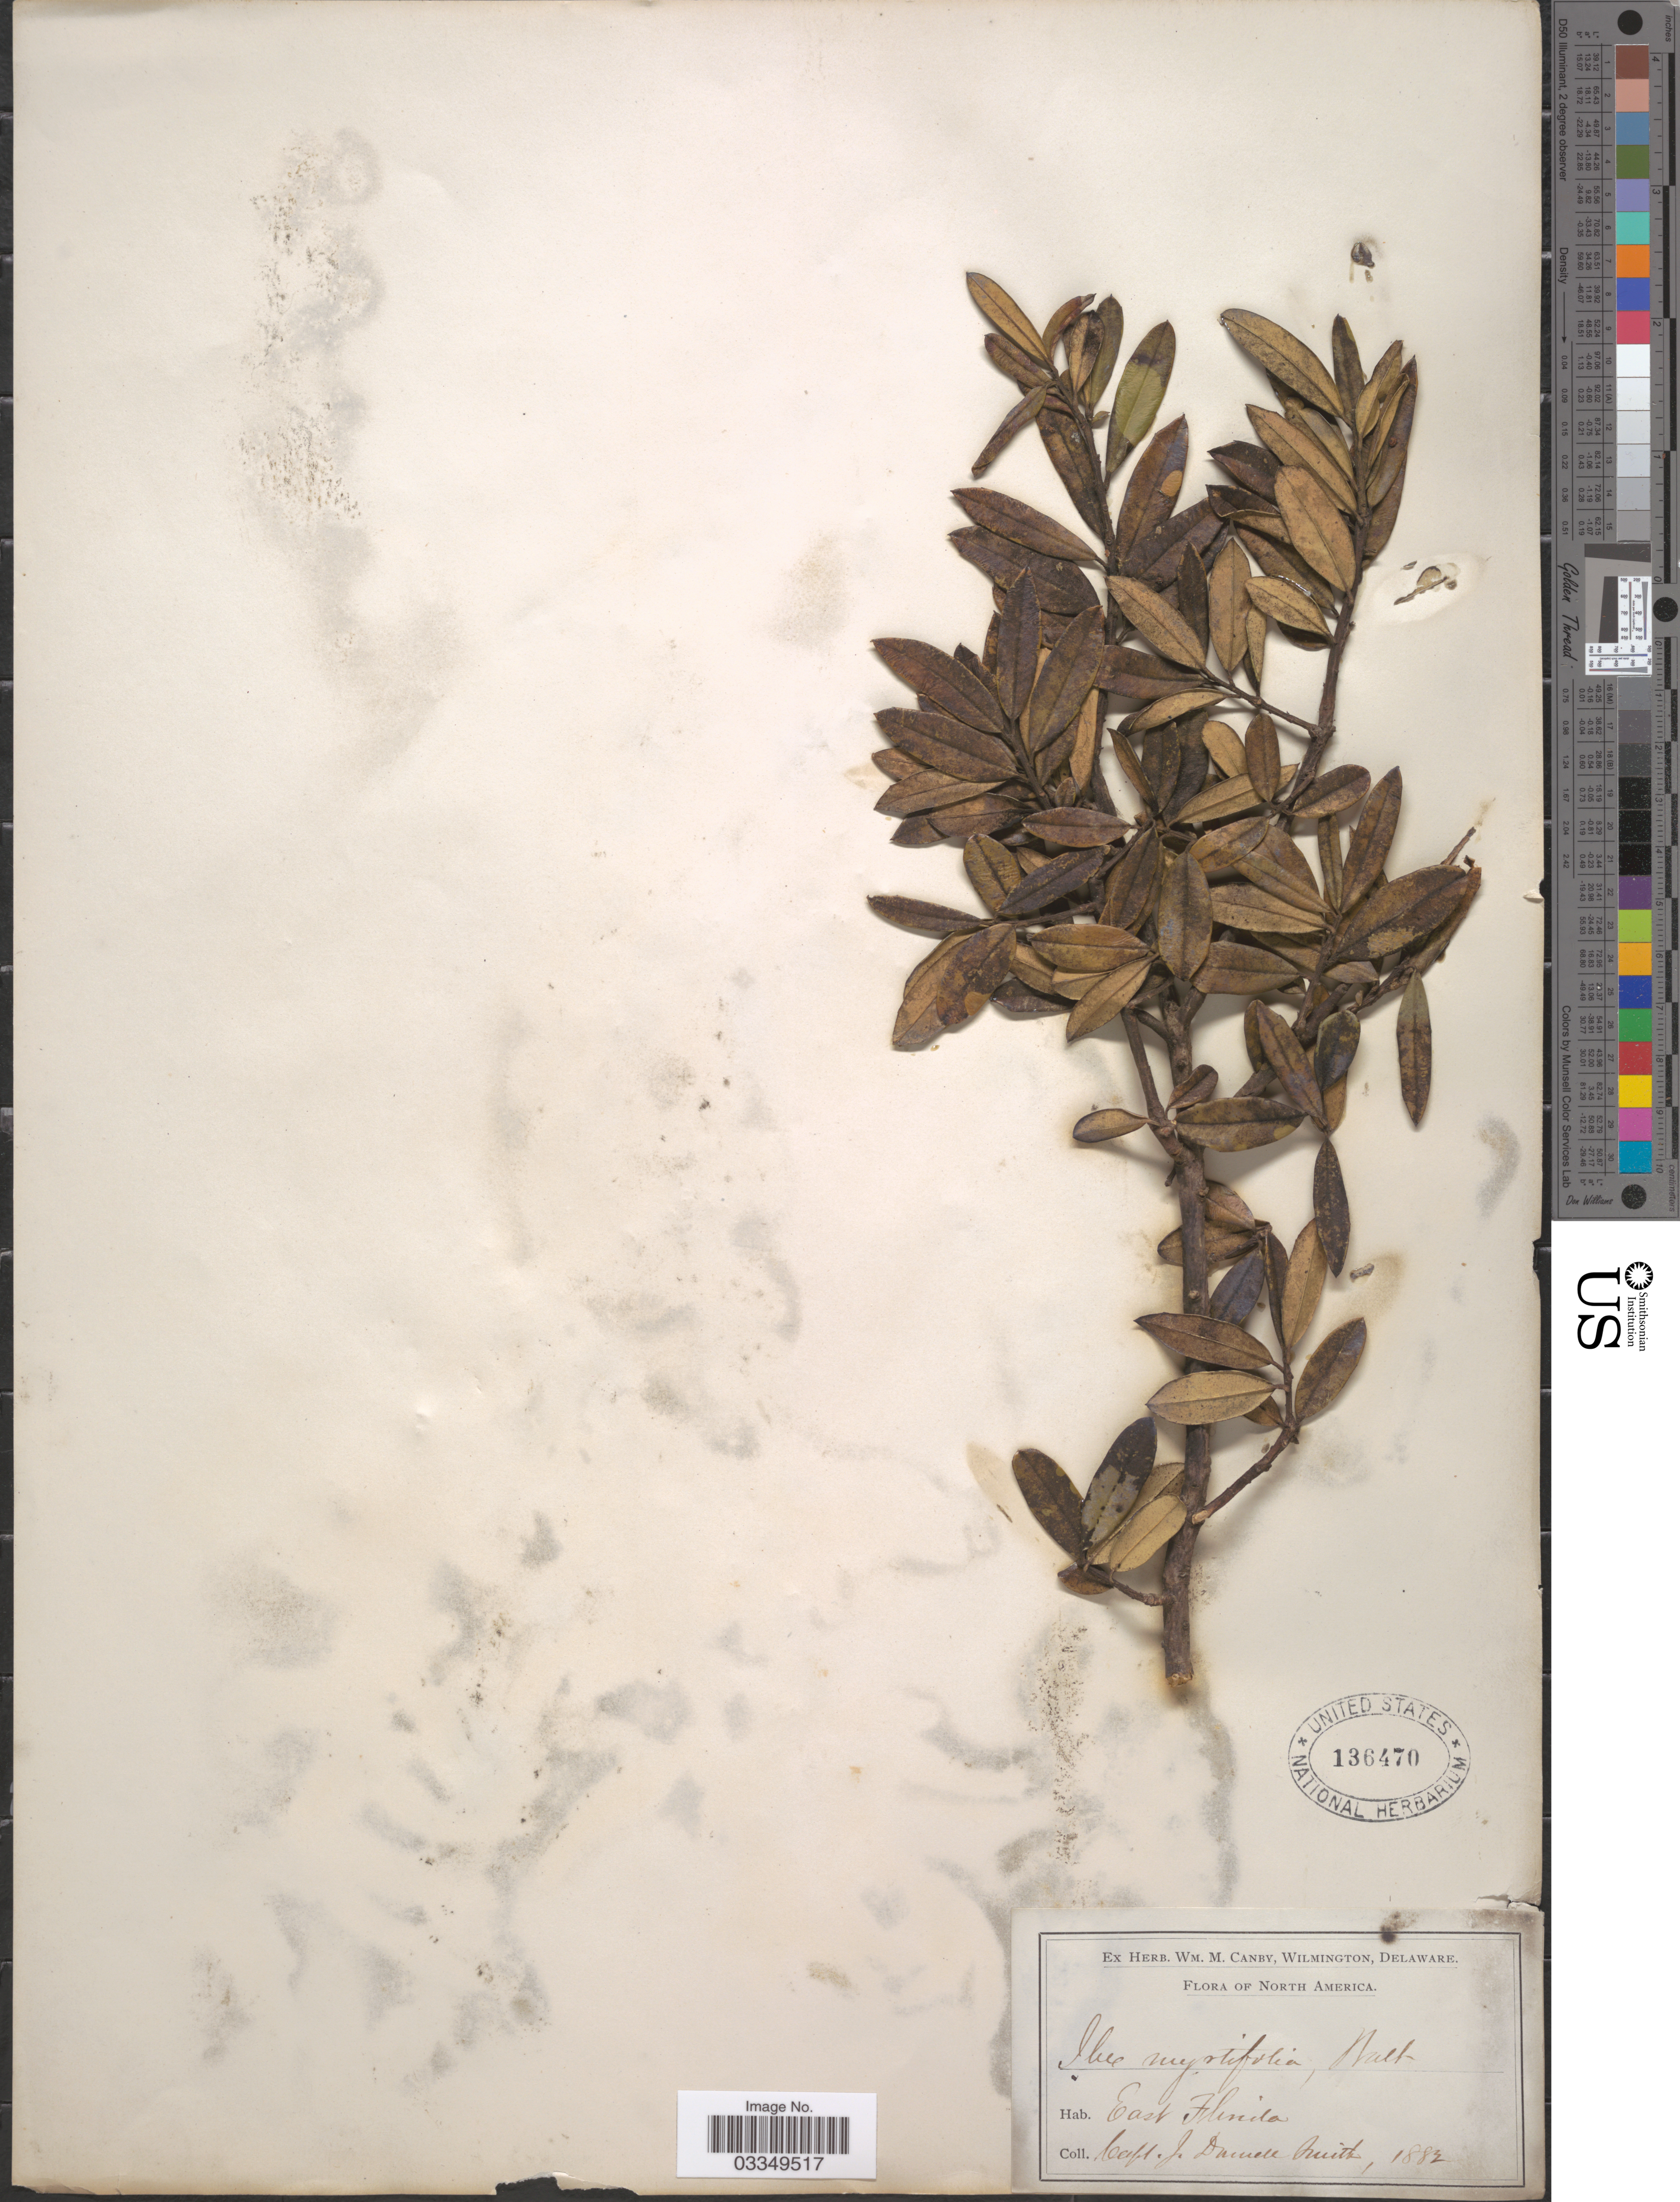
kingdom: Plantae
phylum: Tracheophyta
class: Magnoliopsida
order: Aquifoliales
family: Aquifoliaceae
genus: Ilex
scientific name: Ilex cassine var. angustifolia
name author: Aiton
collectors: J. Donnell Smith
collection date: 1882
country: United States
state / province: Florida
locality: East Florida.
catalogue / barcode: US 136470